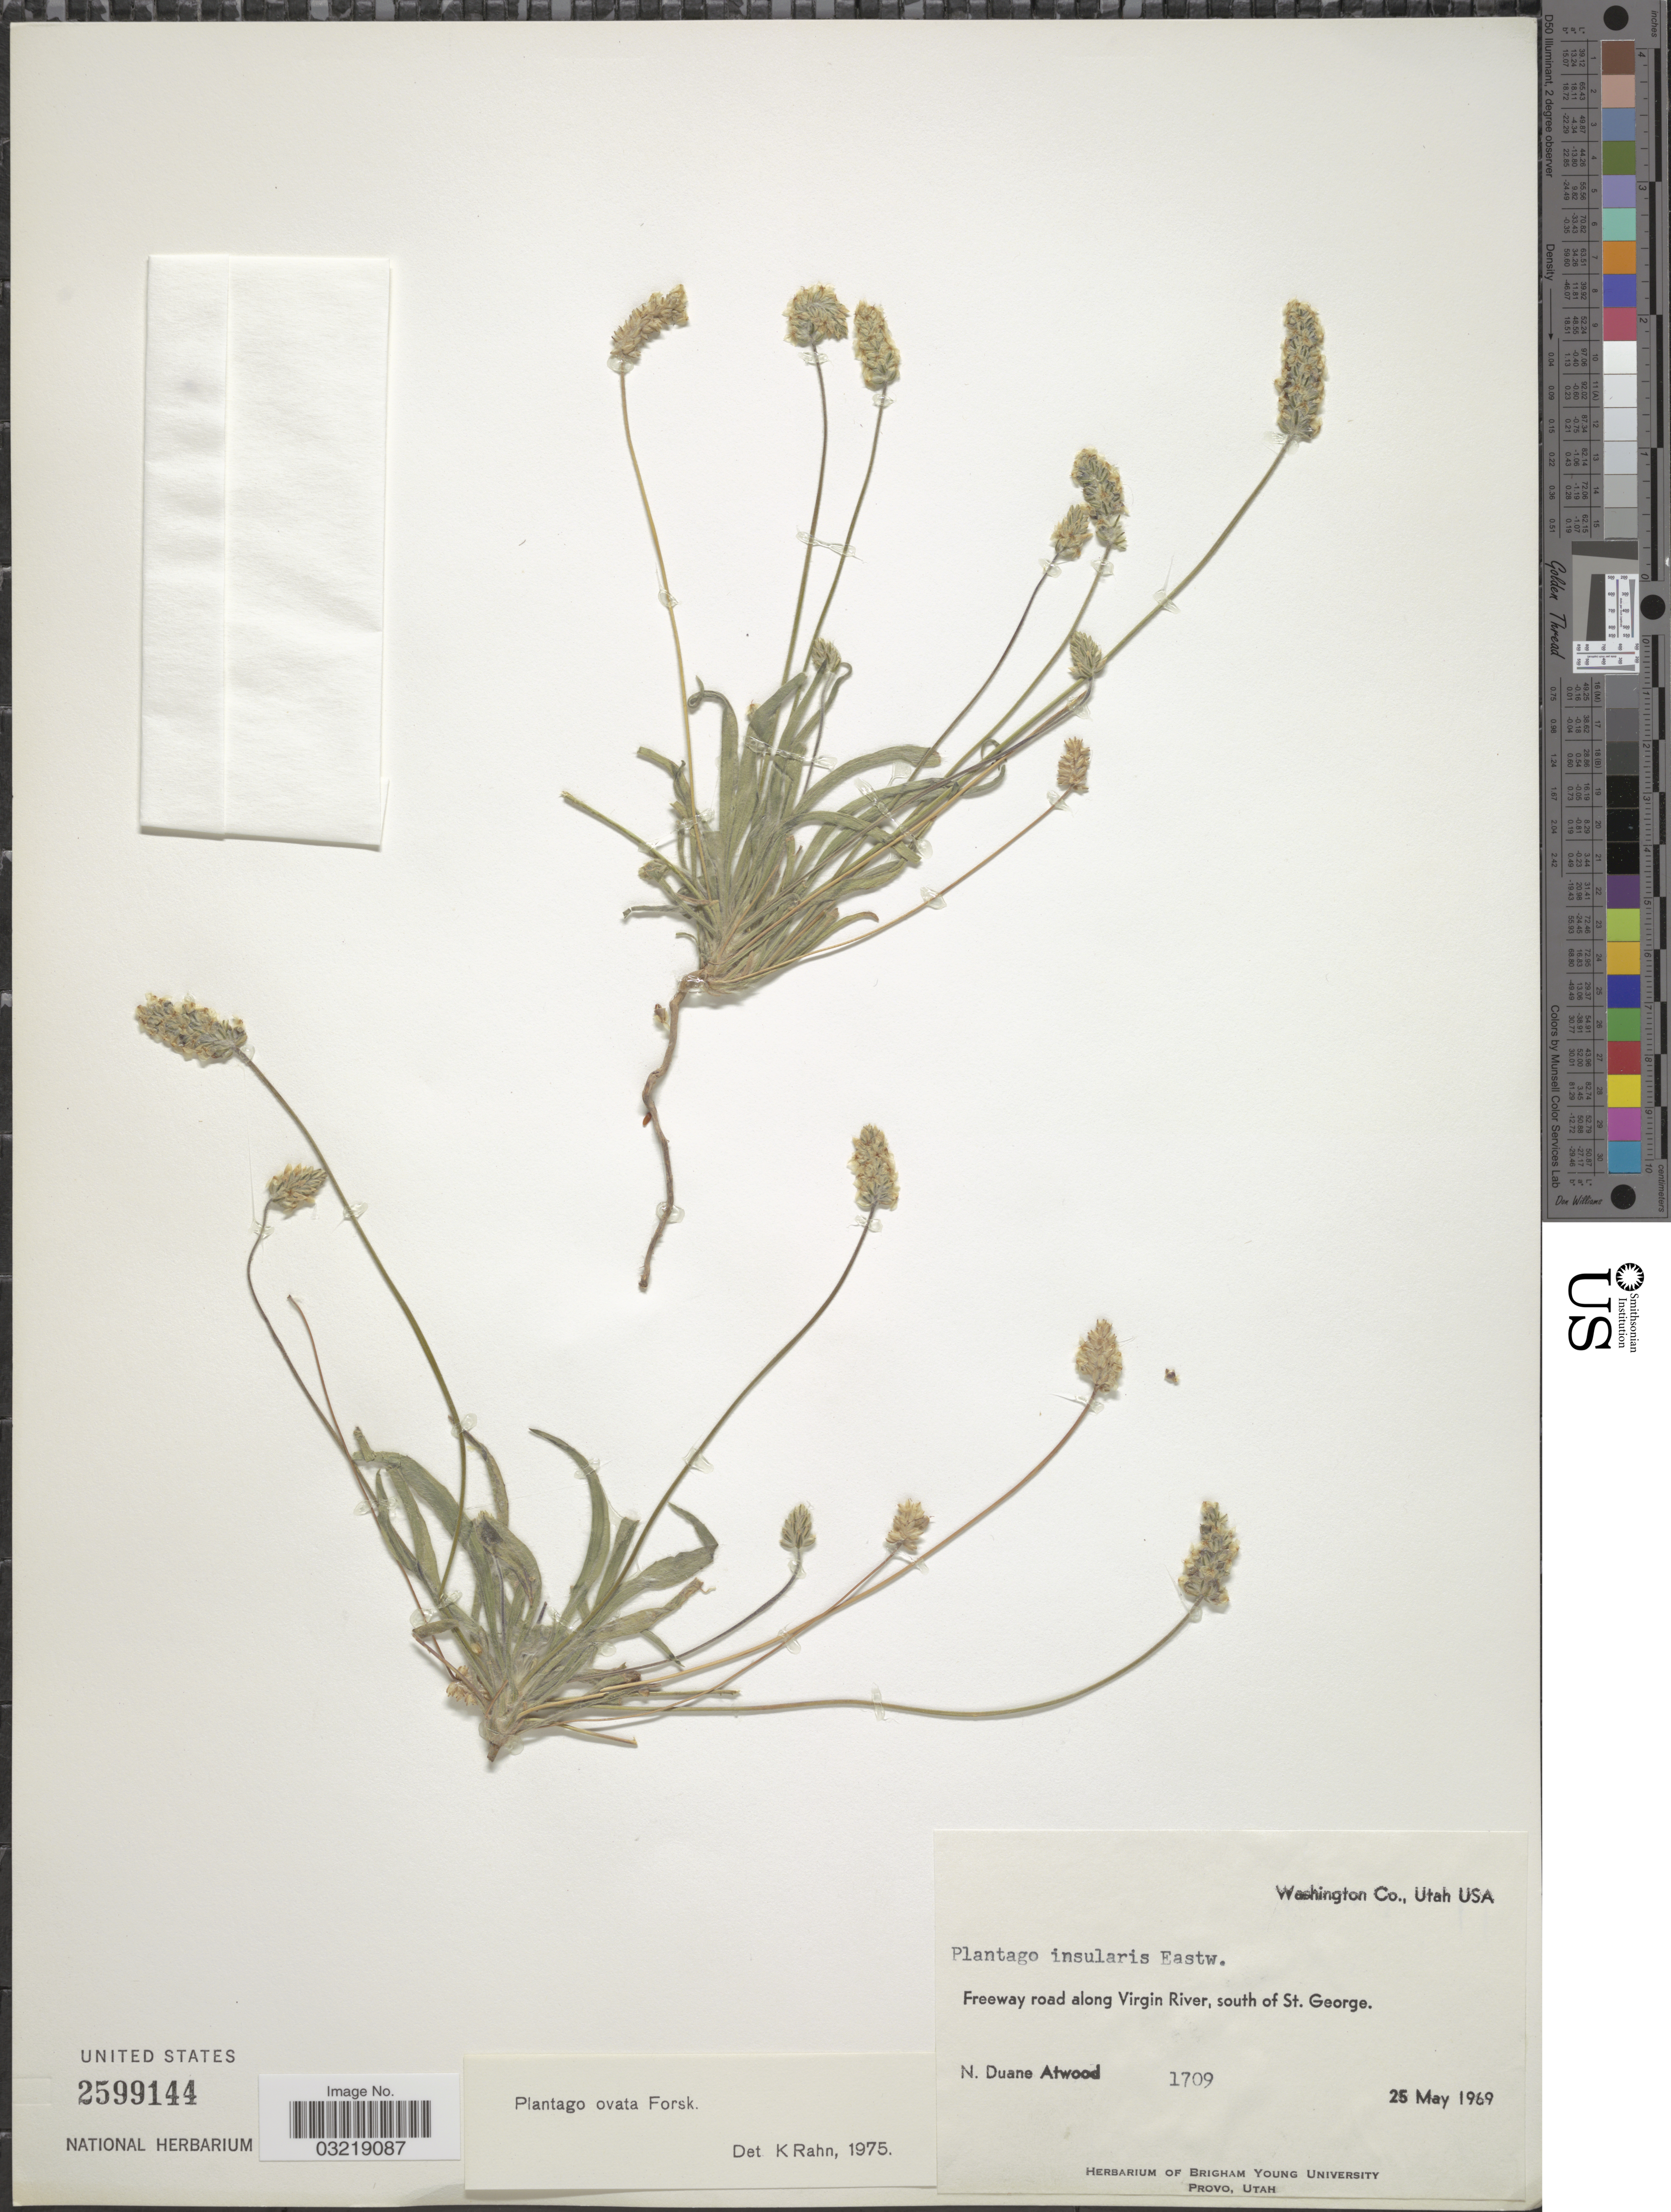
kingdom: Plantae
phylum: Tracheophyta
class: Magnoliopsida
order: Lamiales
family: Plantaginaceae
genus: Plantago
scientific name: Plantago ovata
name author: Forssk.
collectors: N. Atwood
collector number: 1709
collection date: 1969-05-25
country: United States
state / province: Utah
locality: Washington Co. Freeway road along Virgin River, south of St. George.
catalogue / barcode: US 2599144